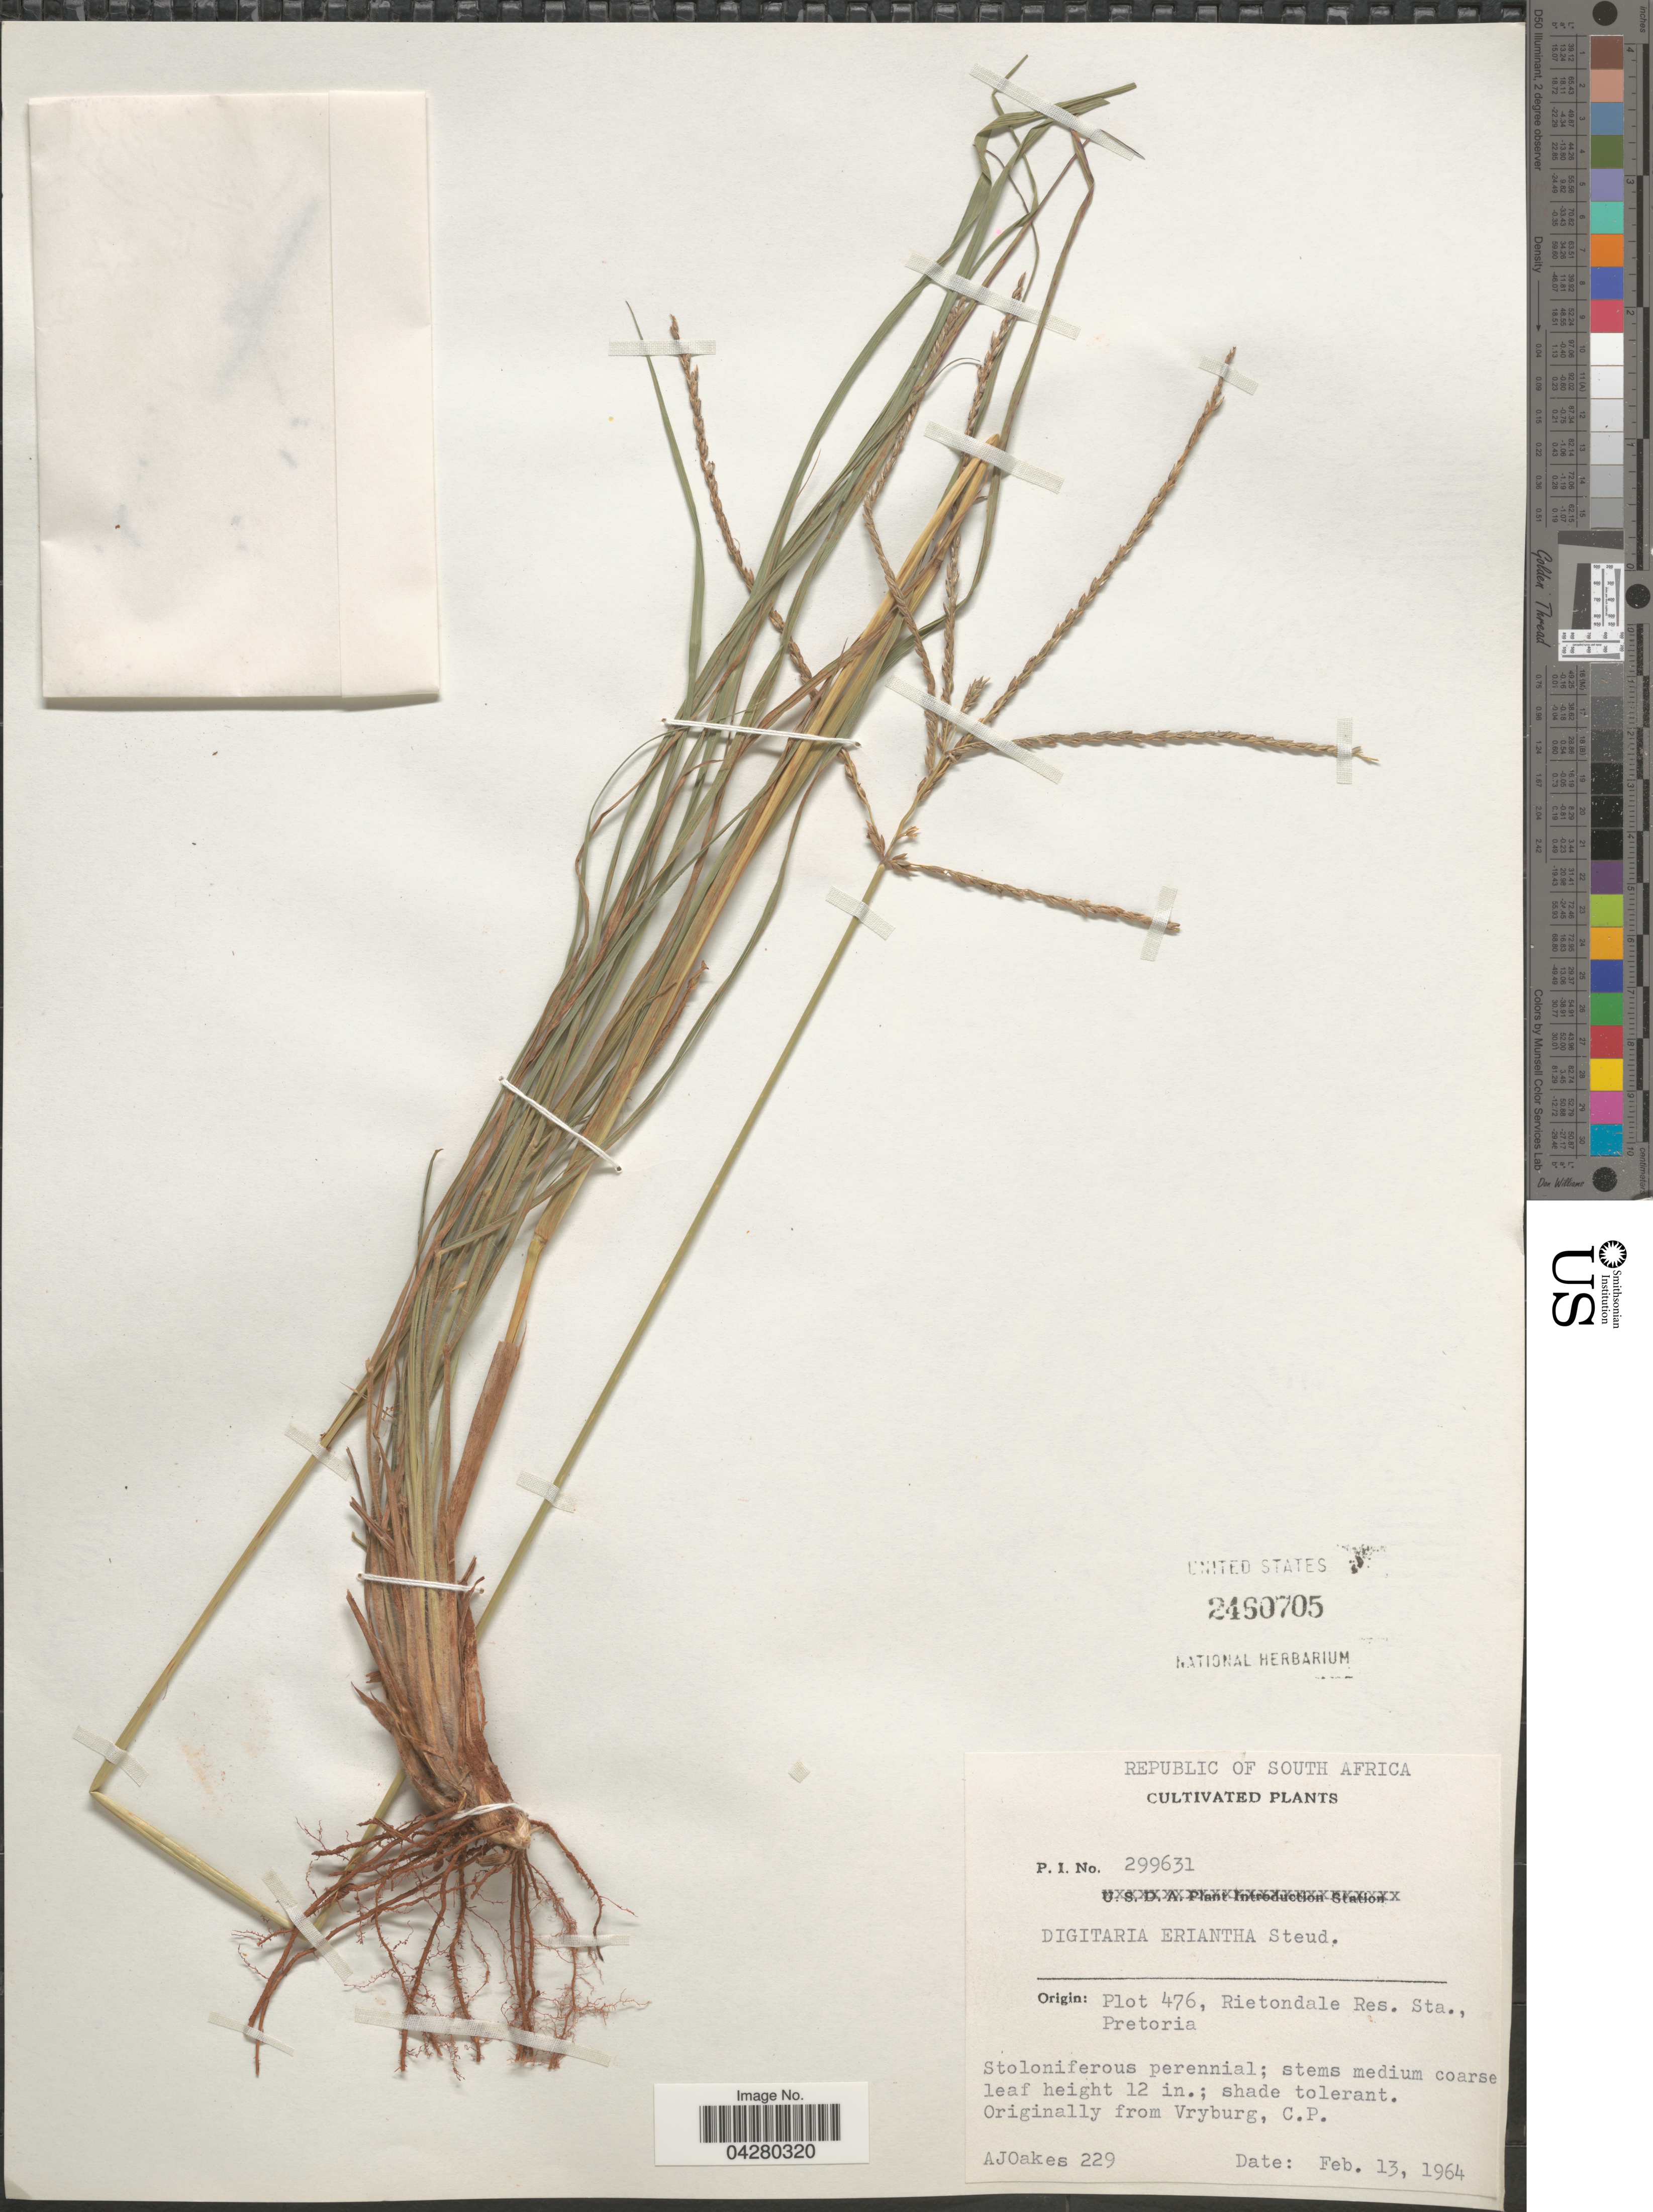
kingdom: Plantae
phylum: Tracheophyta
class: Liliopsida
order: Poales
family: Poaceae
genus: Digitaria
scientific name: Digitaria eriantha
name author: Steud.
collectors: A. Oakes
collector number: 229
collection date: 1964-02-13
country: South Africa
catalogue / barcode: US 2460705